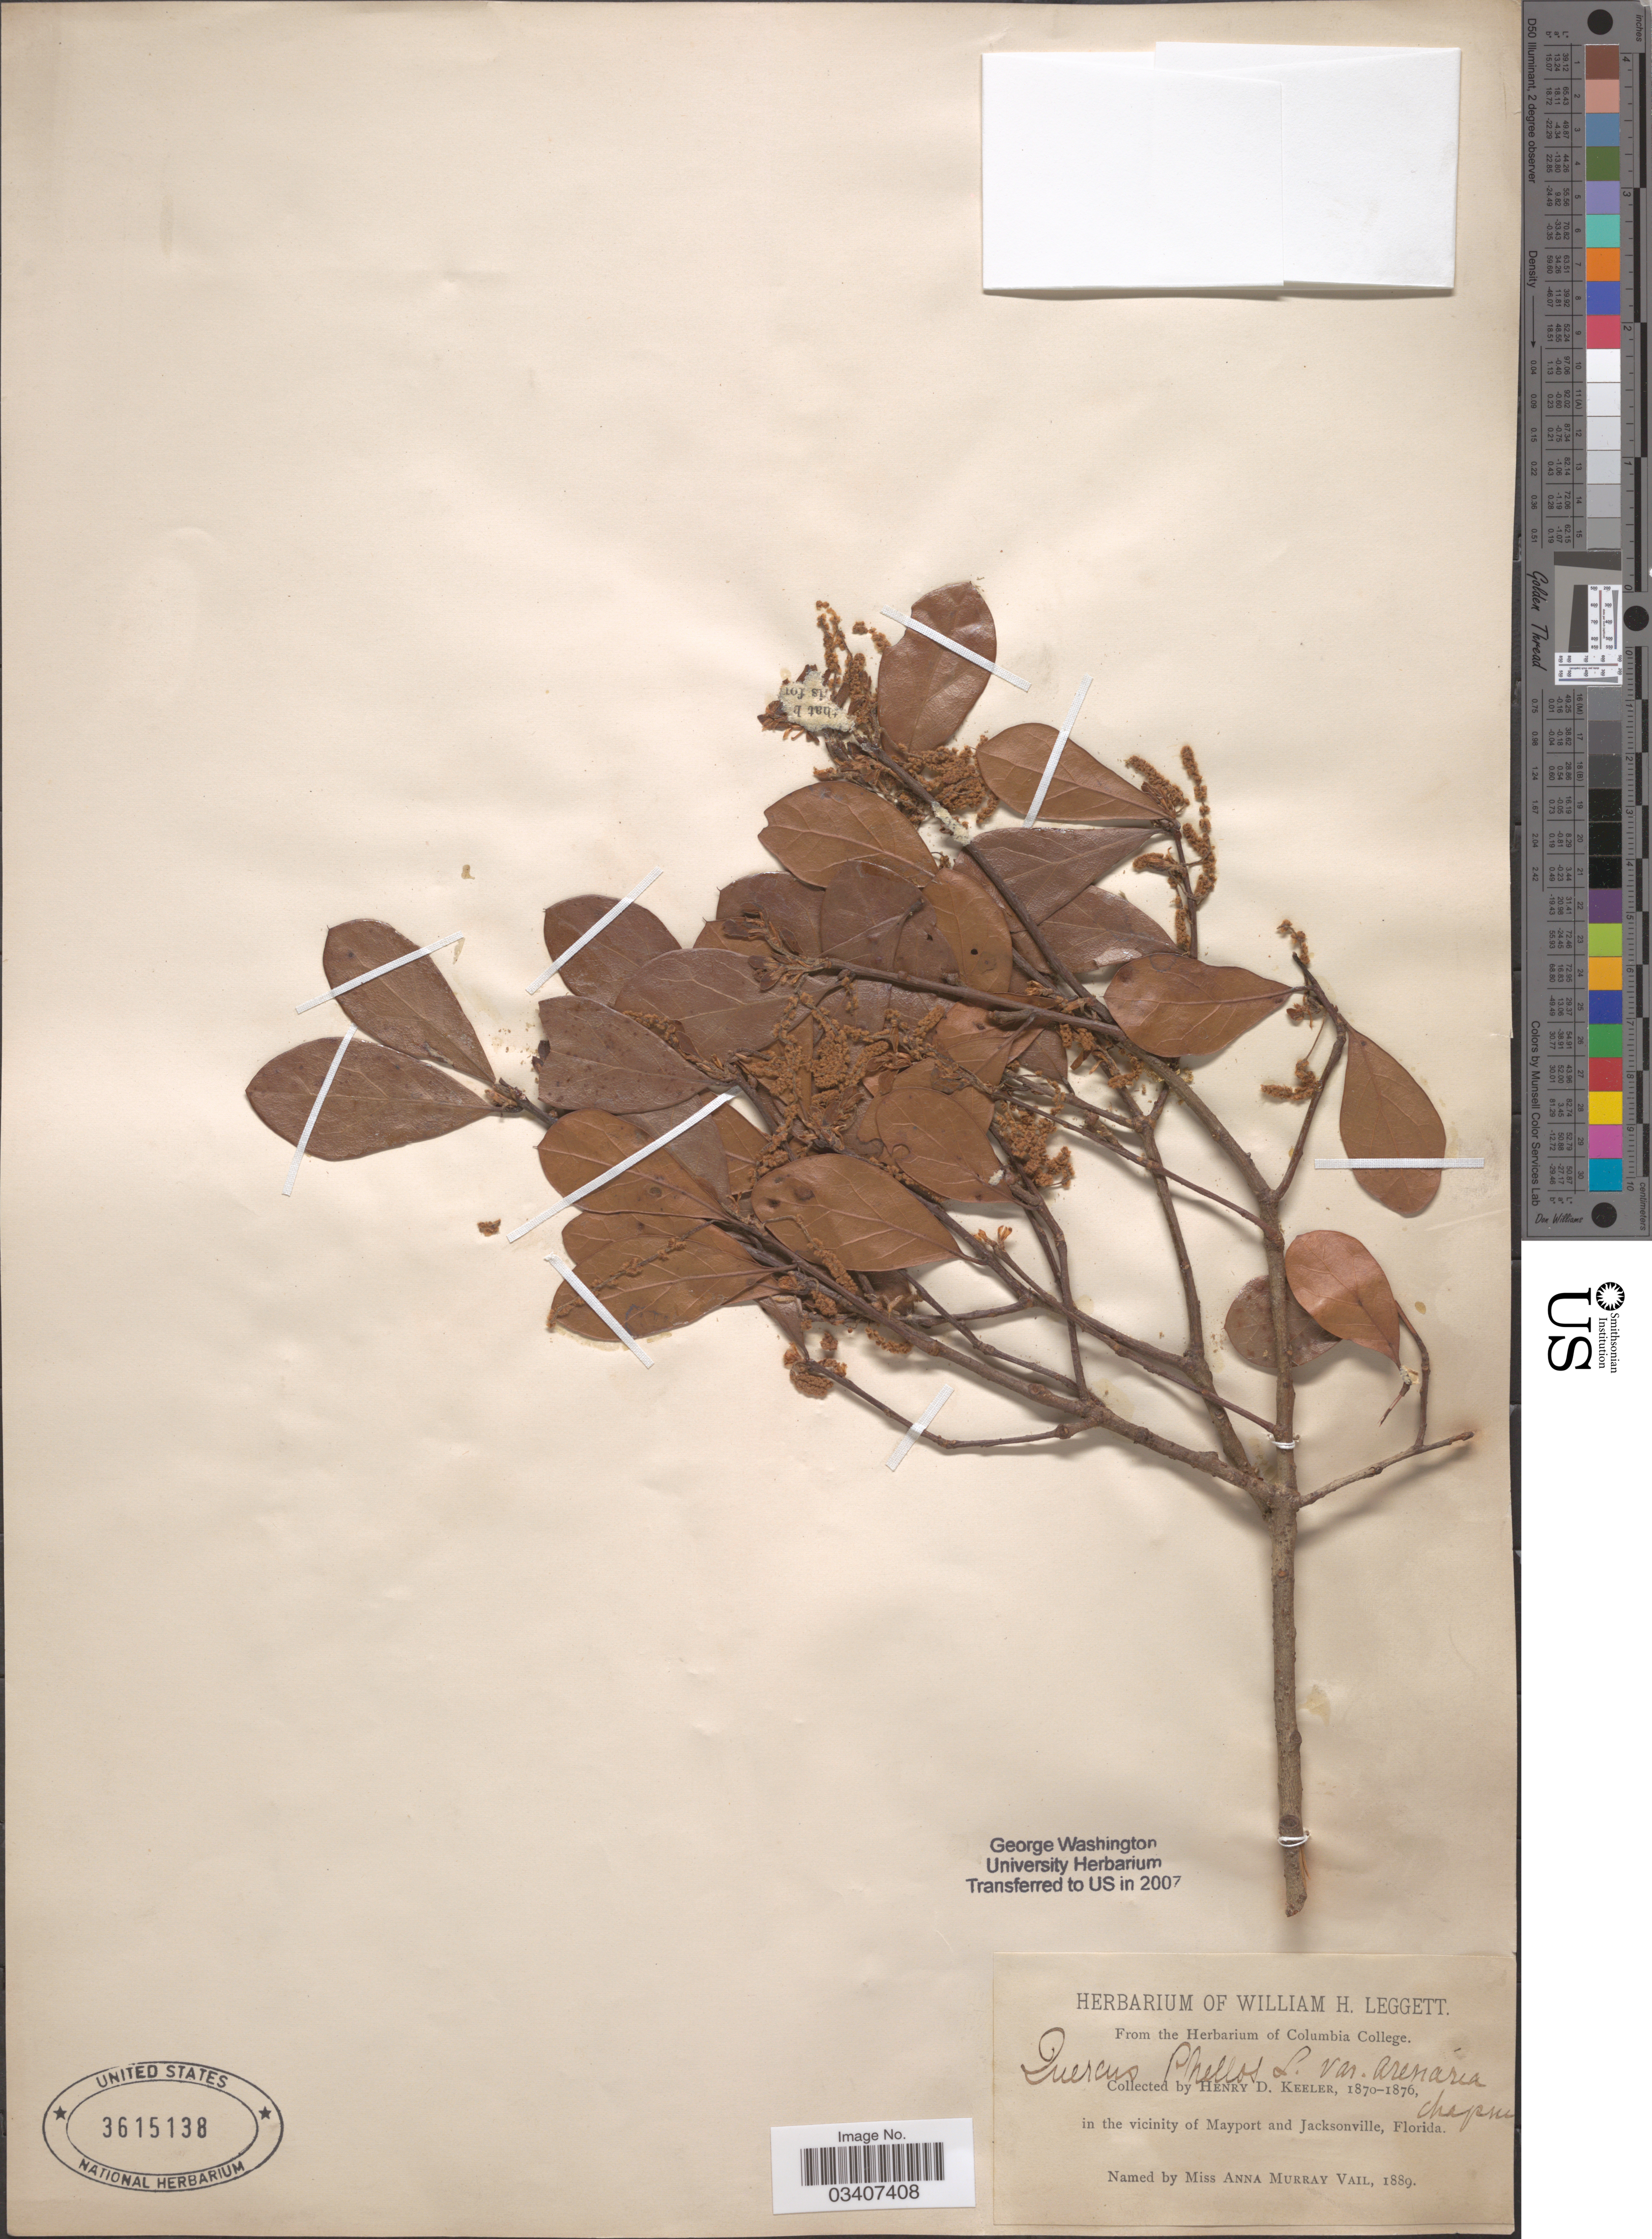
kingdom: Plantae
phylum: Tracheophyta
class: Magnoliopsida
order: Fagales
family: Fagaceae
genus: Quercus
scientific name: Quercus myrtifolia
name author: Willd.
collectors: H. Keeler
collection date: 1870/1876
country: United States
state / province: Florida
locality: In the vicinity of Mayport and Jacksonville.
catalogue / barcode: US 3615138